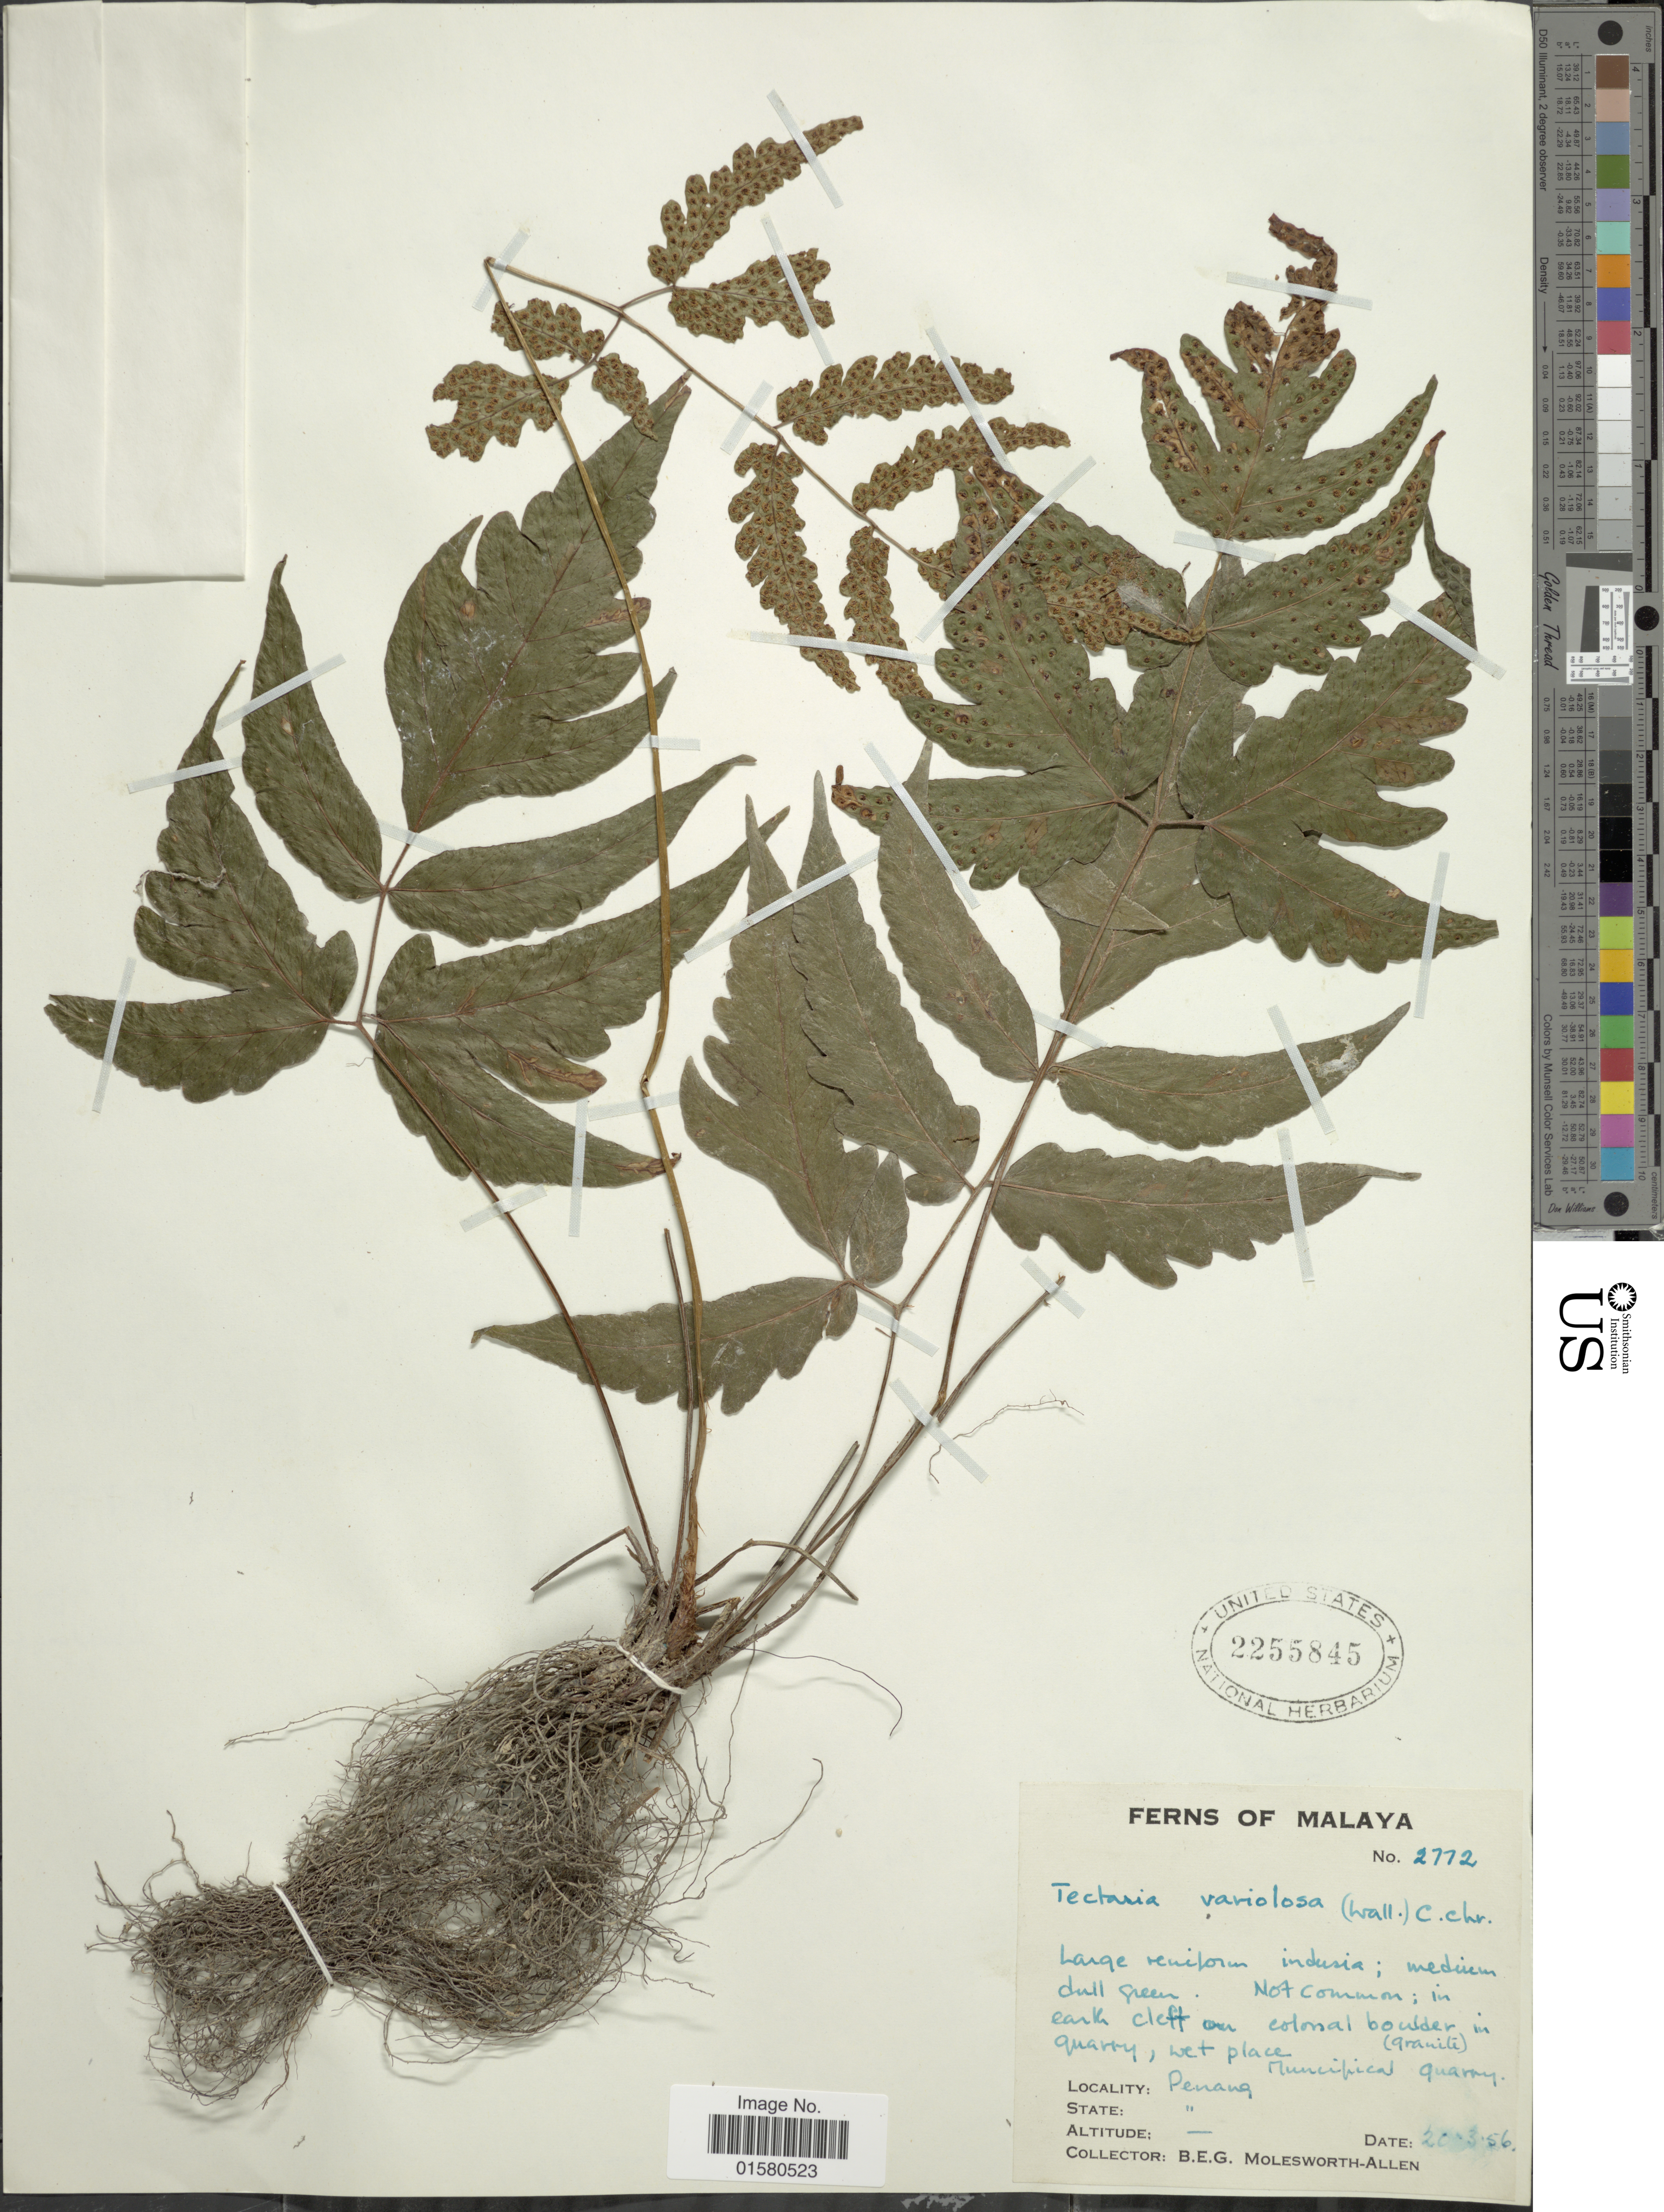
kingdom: Plantae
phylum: Tracheophyta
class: Polypodiopsida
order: Polypodiales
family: Tectariaceae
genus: Tectaria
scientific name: Tectaria variolosa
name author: (Wall. ex Hook.) C. Chr.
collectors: B. E. G. Molesworth-Allen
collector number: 2772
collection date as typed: Transcribed d/m/y: 20/3/56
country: Malaysia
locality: Malaya, Penang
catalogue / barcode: US 2255845